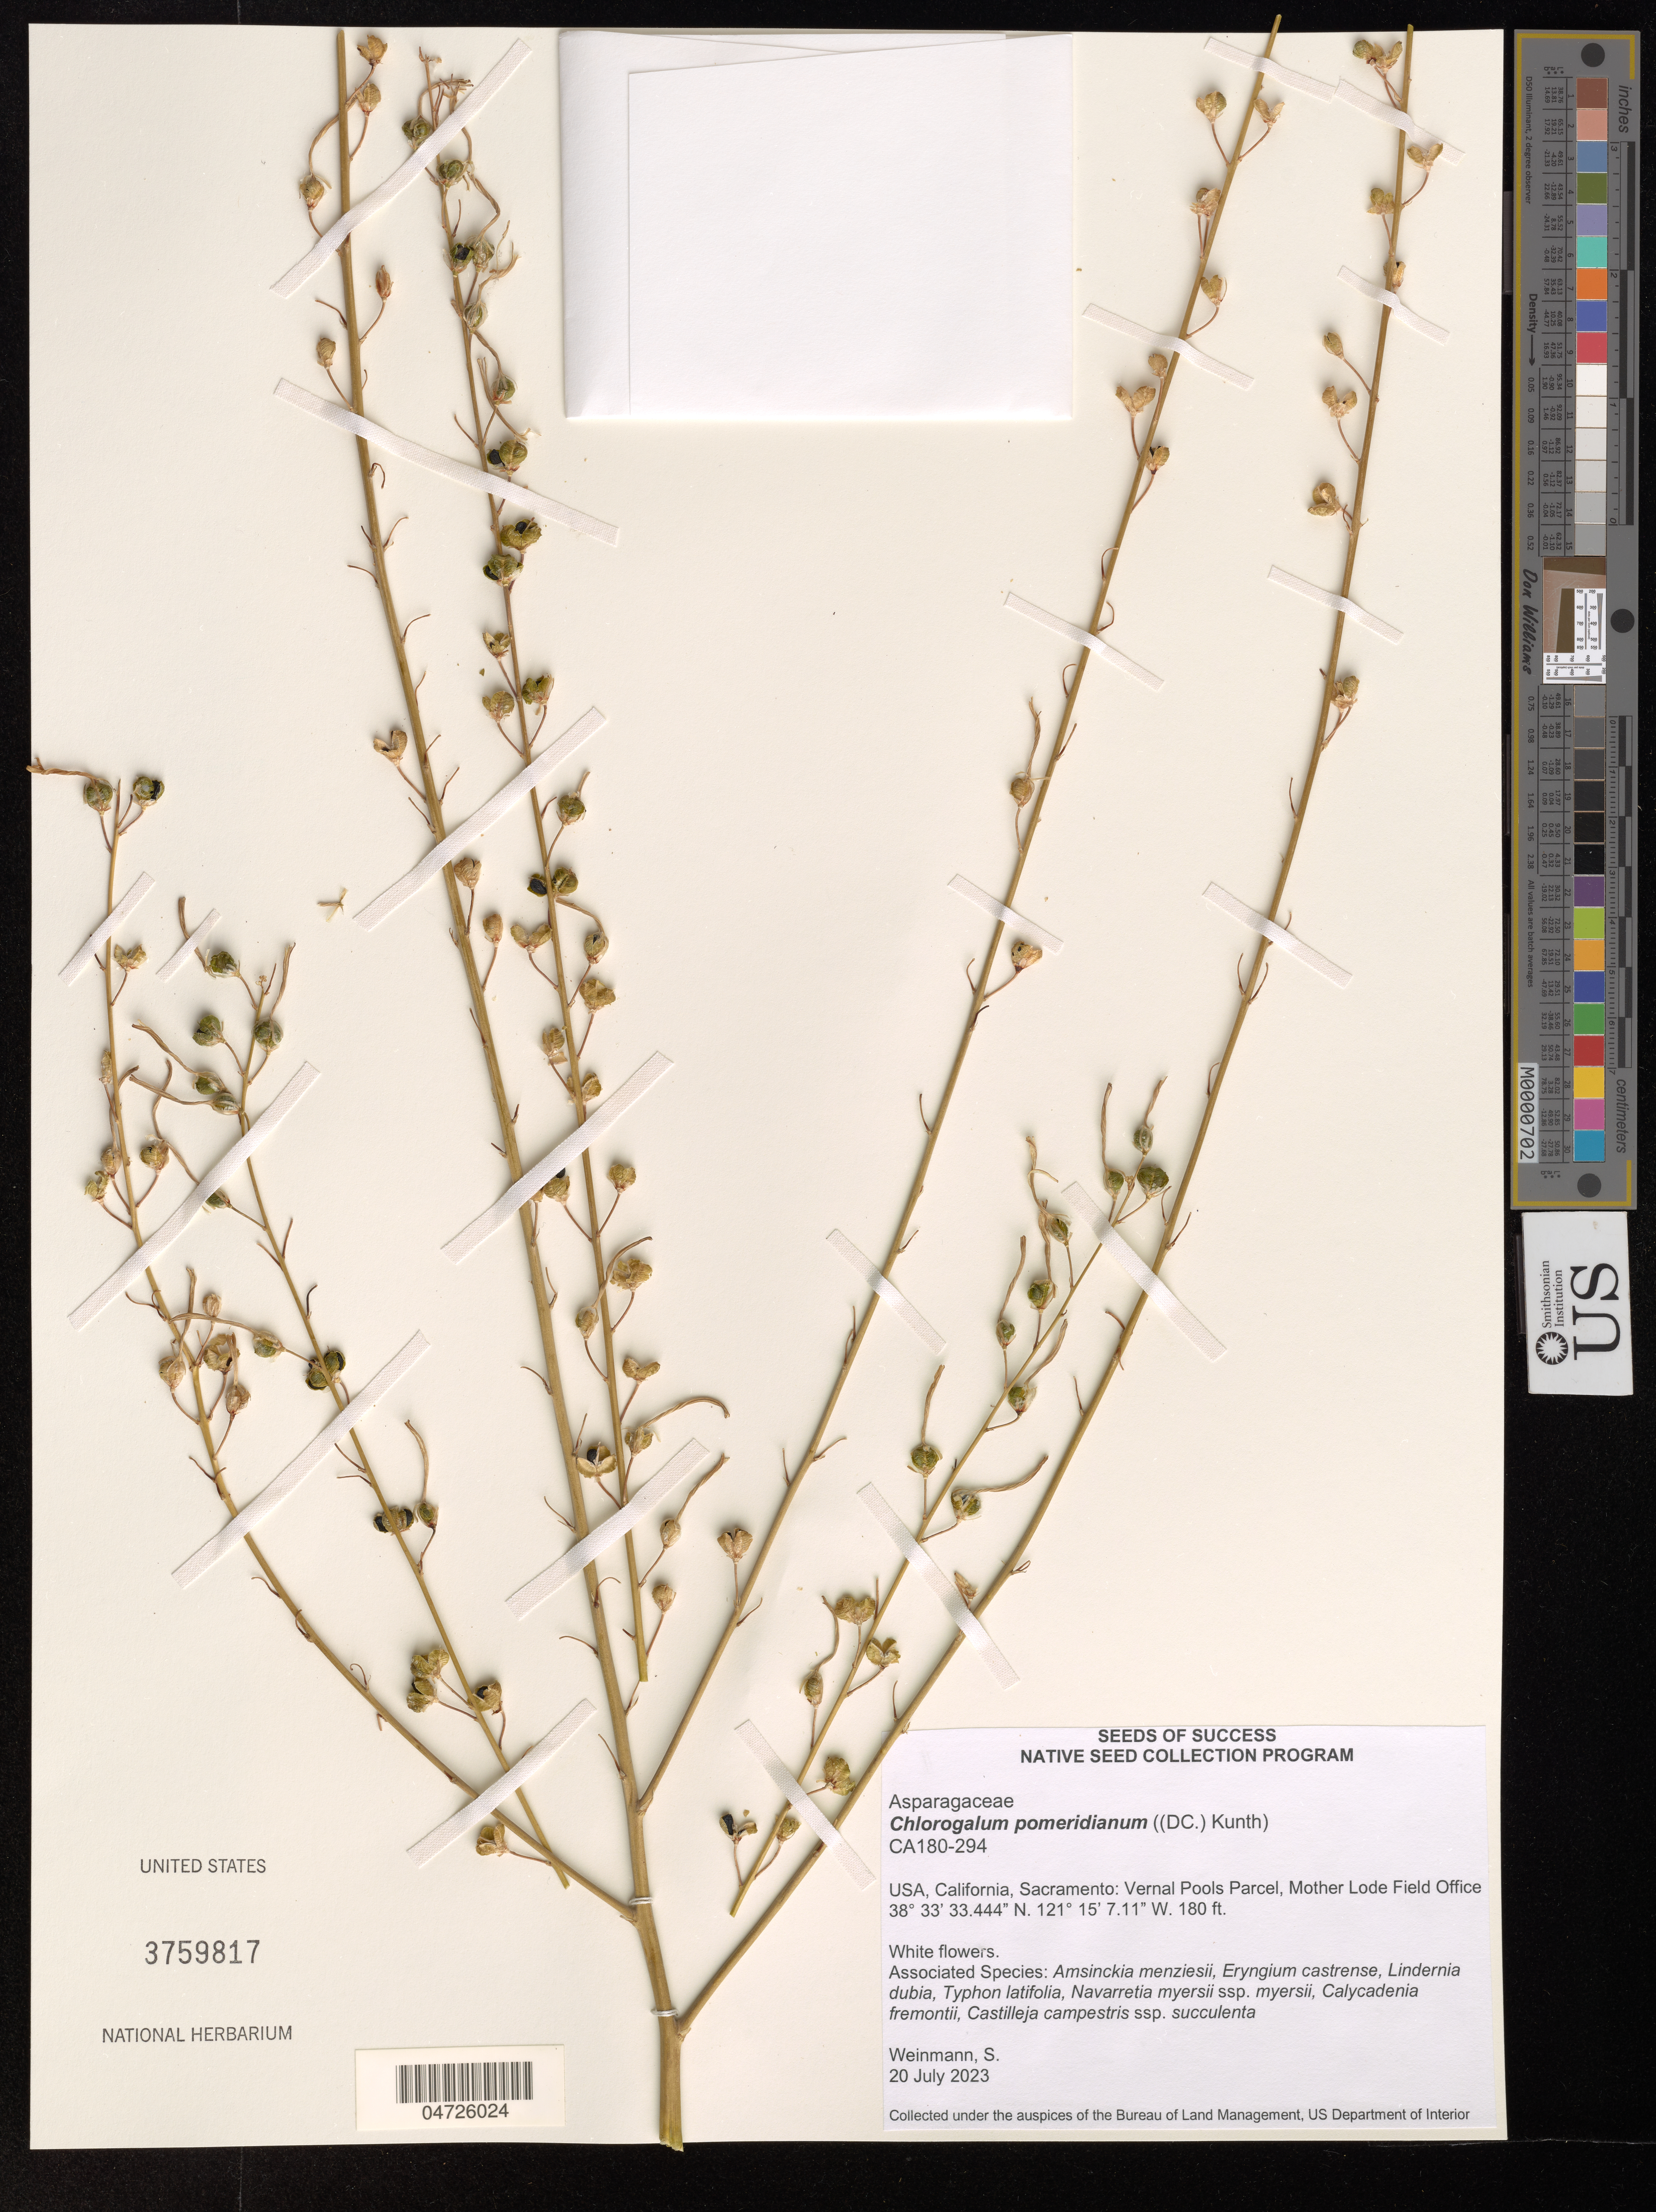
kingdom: Plantae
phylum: Tracheophyta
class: Liliopsida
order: Asparagales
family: Asparagaceae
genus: Chlorogalum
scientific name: Chlorogalum pomeridianum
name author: (DC.) Kunth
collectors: S. Weinmann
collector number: CA180-294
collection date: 2023-07-20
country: United States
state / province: California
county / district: Sacramento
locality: Sacramento: Vernal Pools Parcel, Mother Lode Field Office.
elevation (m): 55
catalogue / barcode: US 3759817